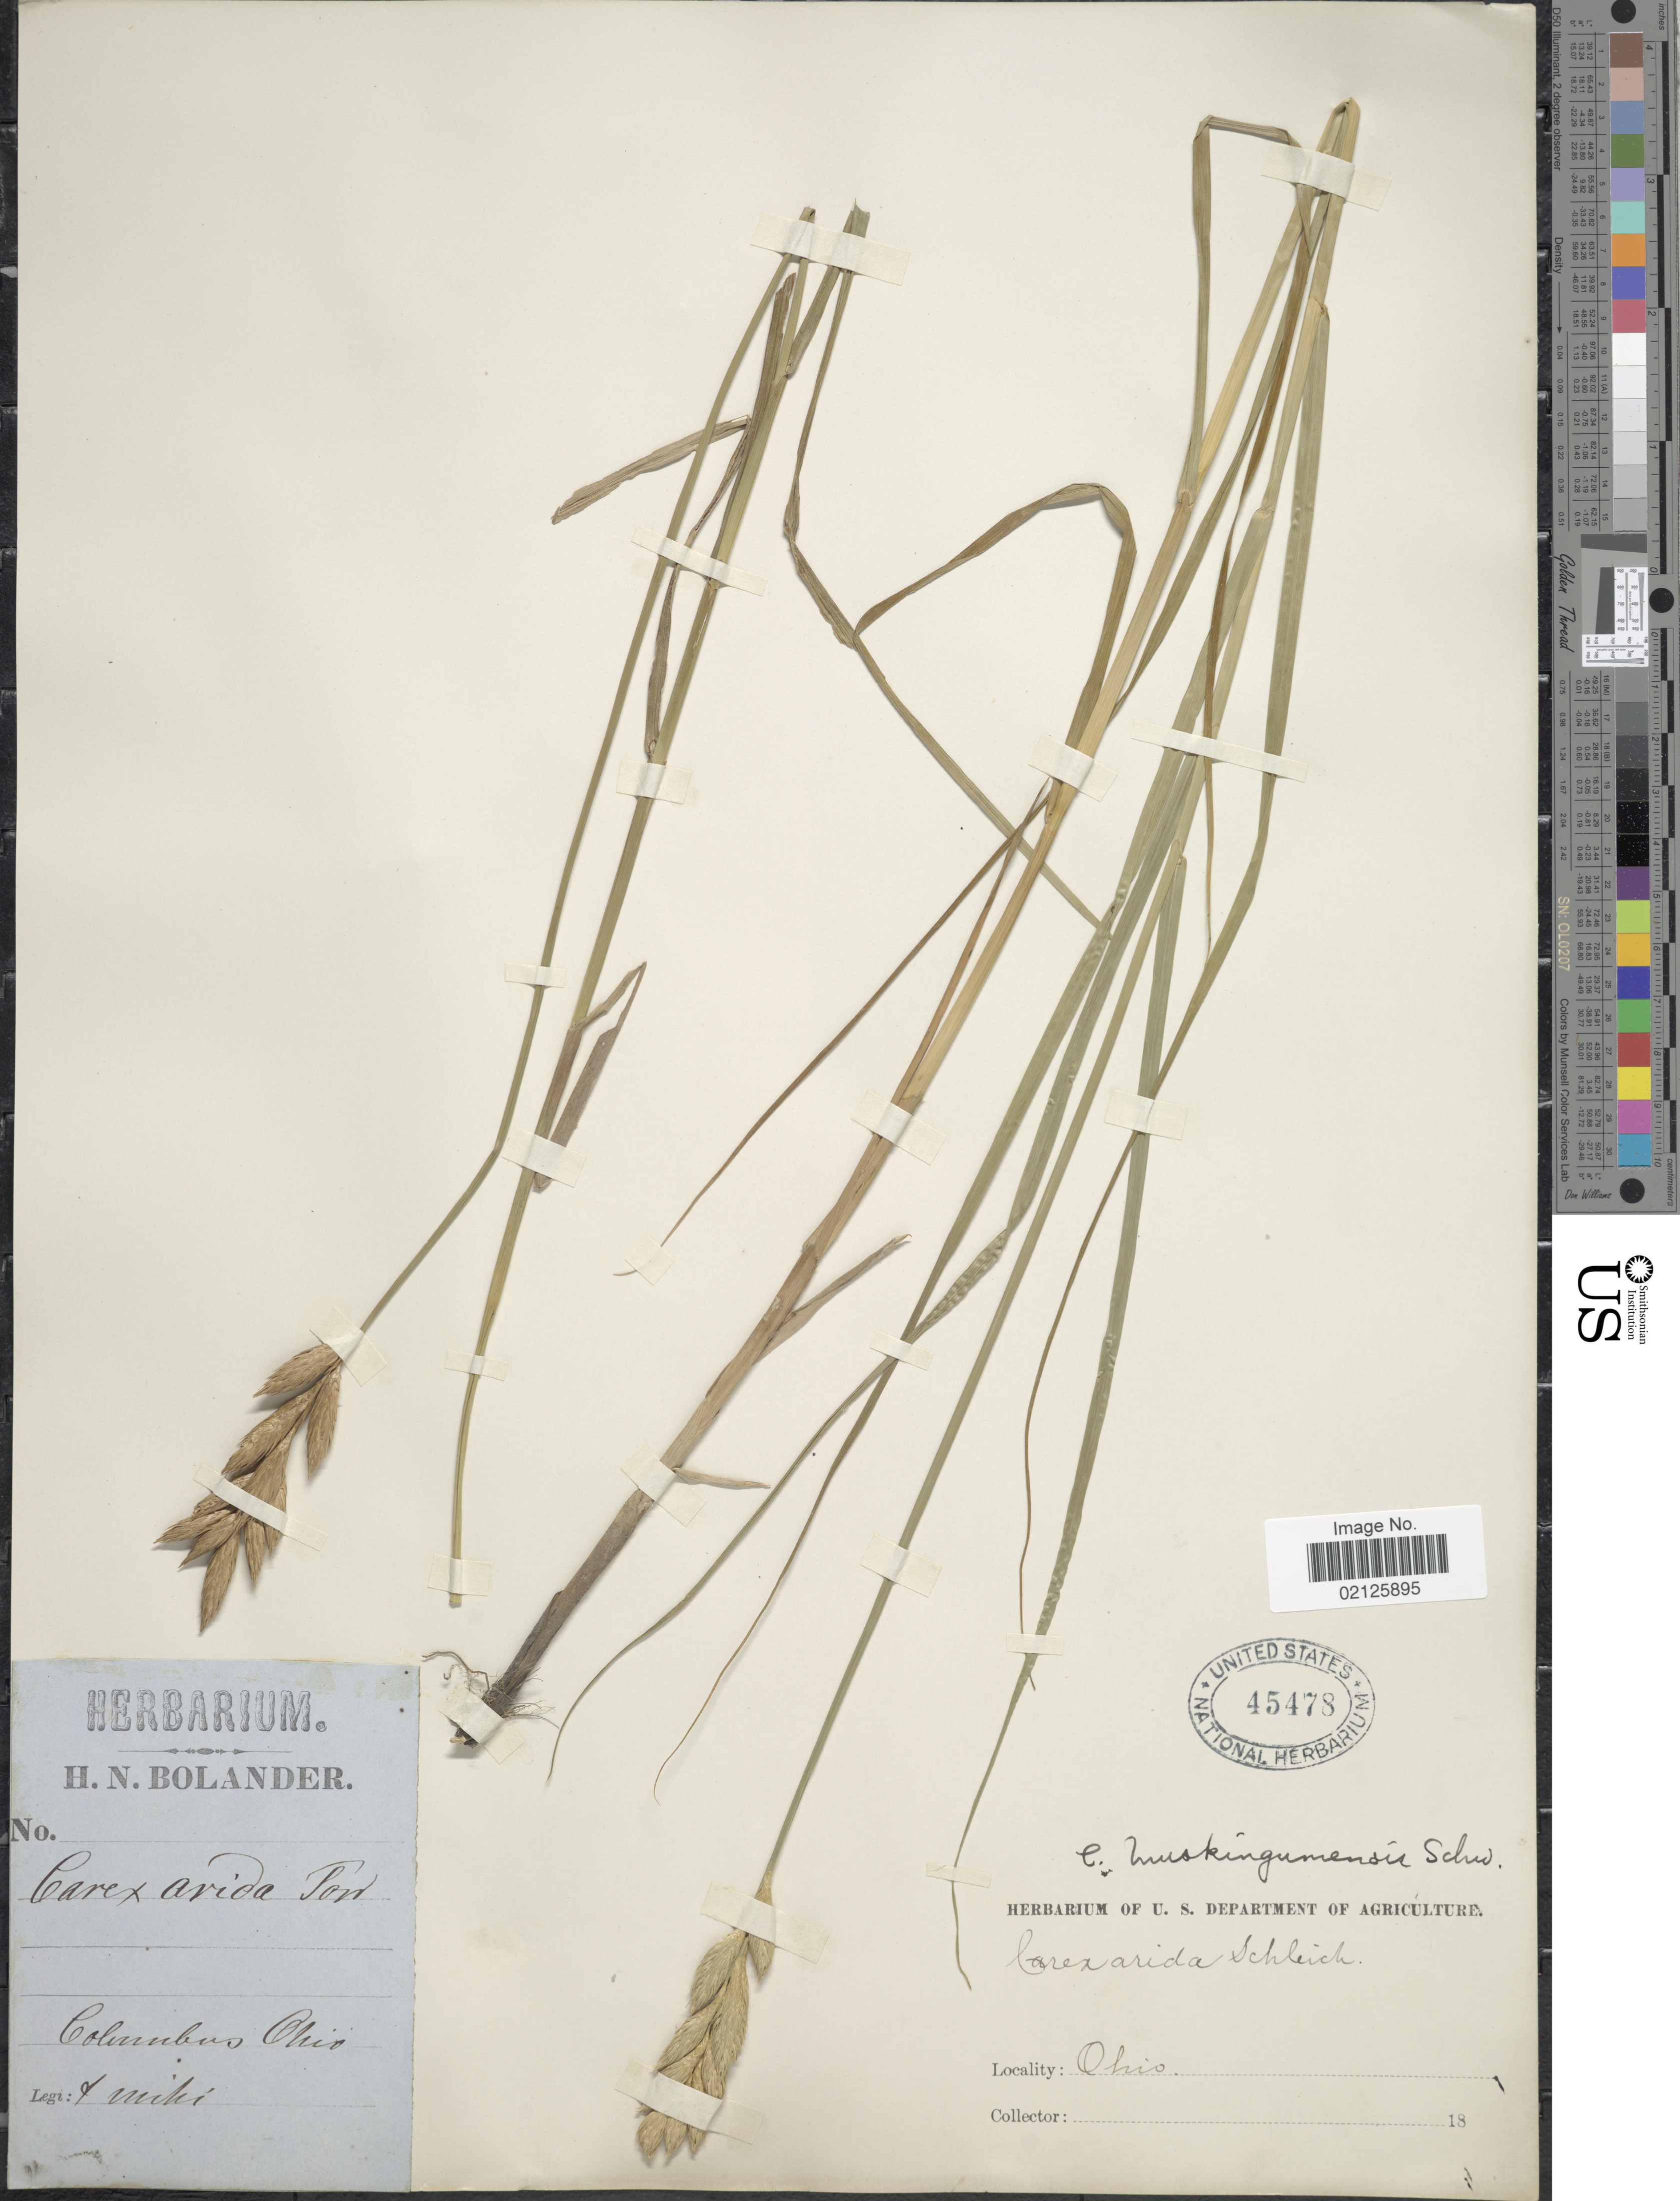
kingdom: Plantae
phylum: Tracheophyta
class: Liliopsida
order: Poales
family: Cyperaceae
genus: Carex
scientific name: Carex muskingumensis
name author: Schwein.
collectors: H. Bolander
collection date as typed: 18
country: United States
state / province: Ohio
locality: Columbus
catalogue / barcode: US 45478